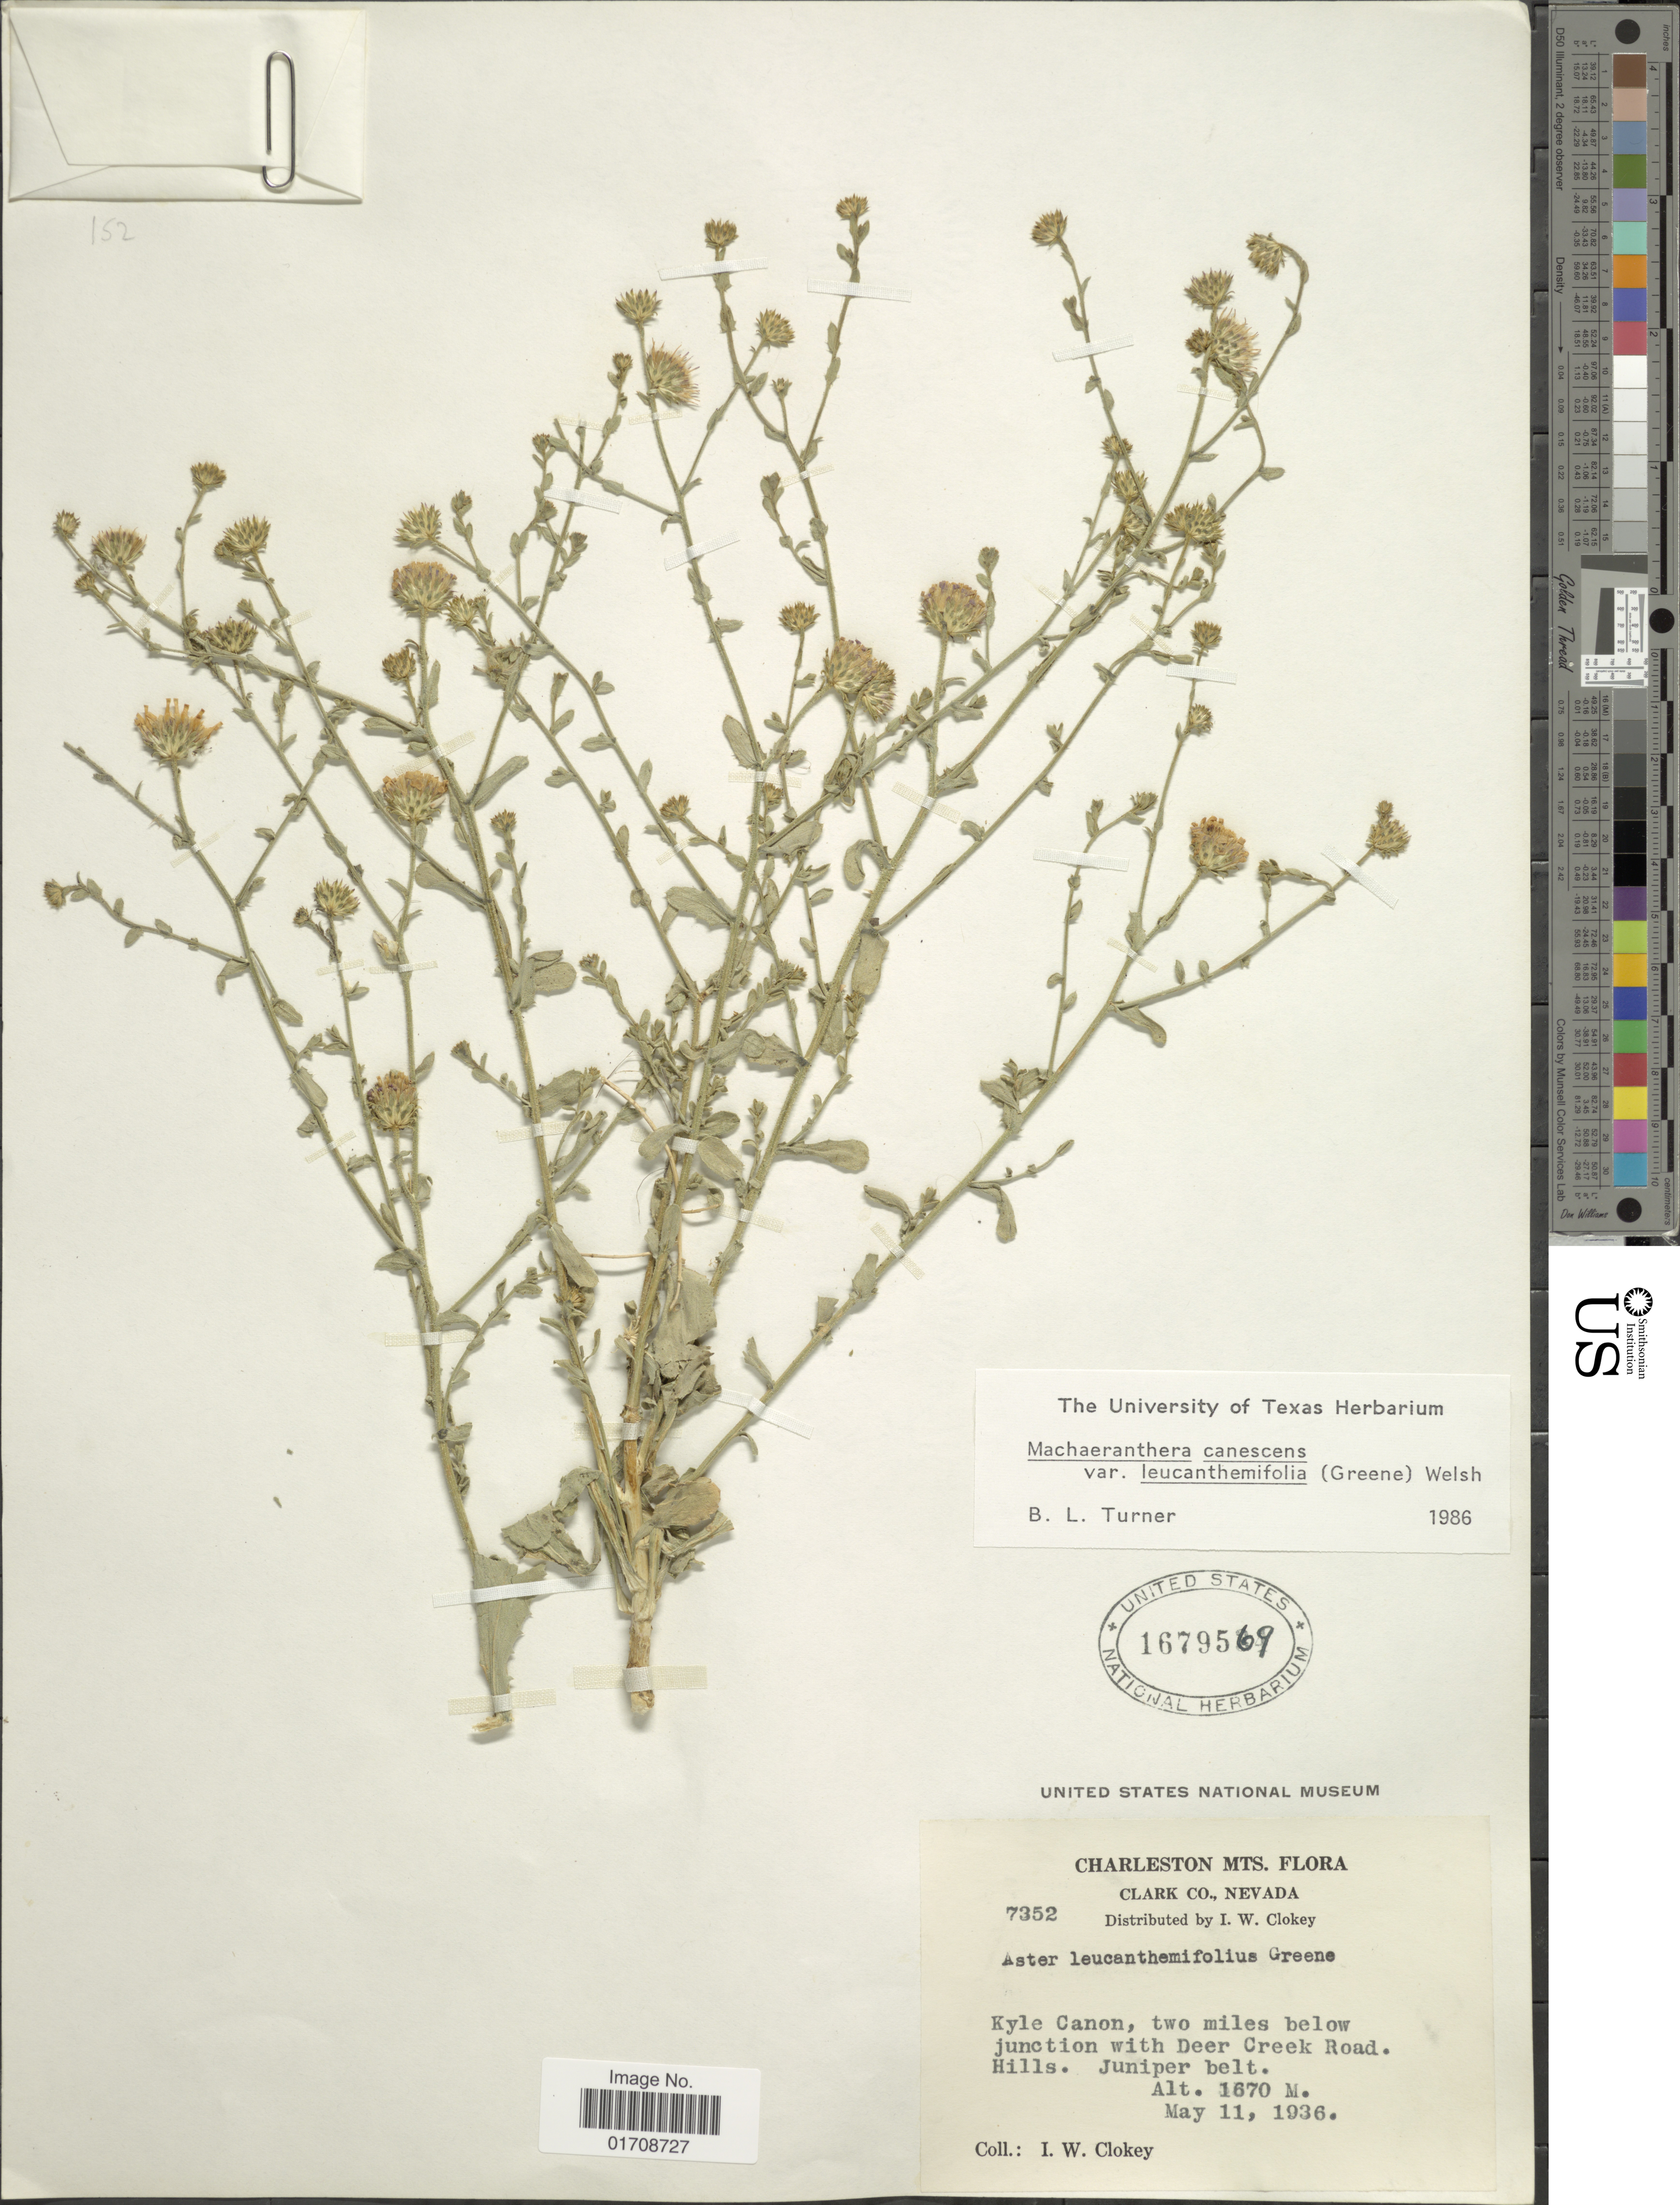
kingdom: Plantae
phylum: Tracheophyta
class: Magnoliopsida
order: Asterales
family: Asteraceae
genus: Machaeranthera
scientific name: Machaeranthera canescens var. leucanthemifolius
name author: (Greene) S.L. Welsh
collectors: I. W. Clokey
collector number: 7352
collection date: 1936-05-11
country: United States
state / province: Nevada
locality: Charleston Mts., Clark Co., Kyle Canyon, two miles below junction with Deer Creek Road, Juniper belt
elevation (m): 1670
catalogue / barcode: US 1679569